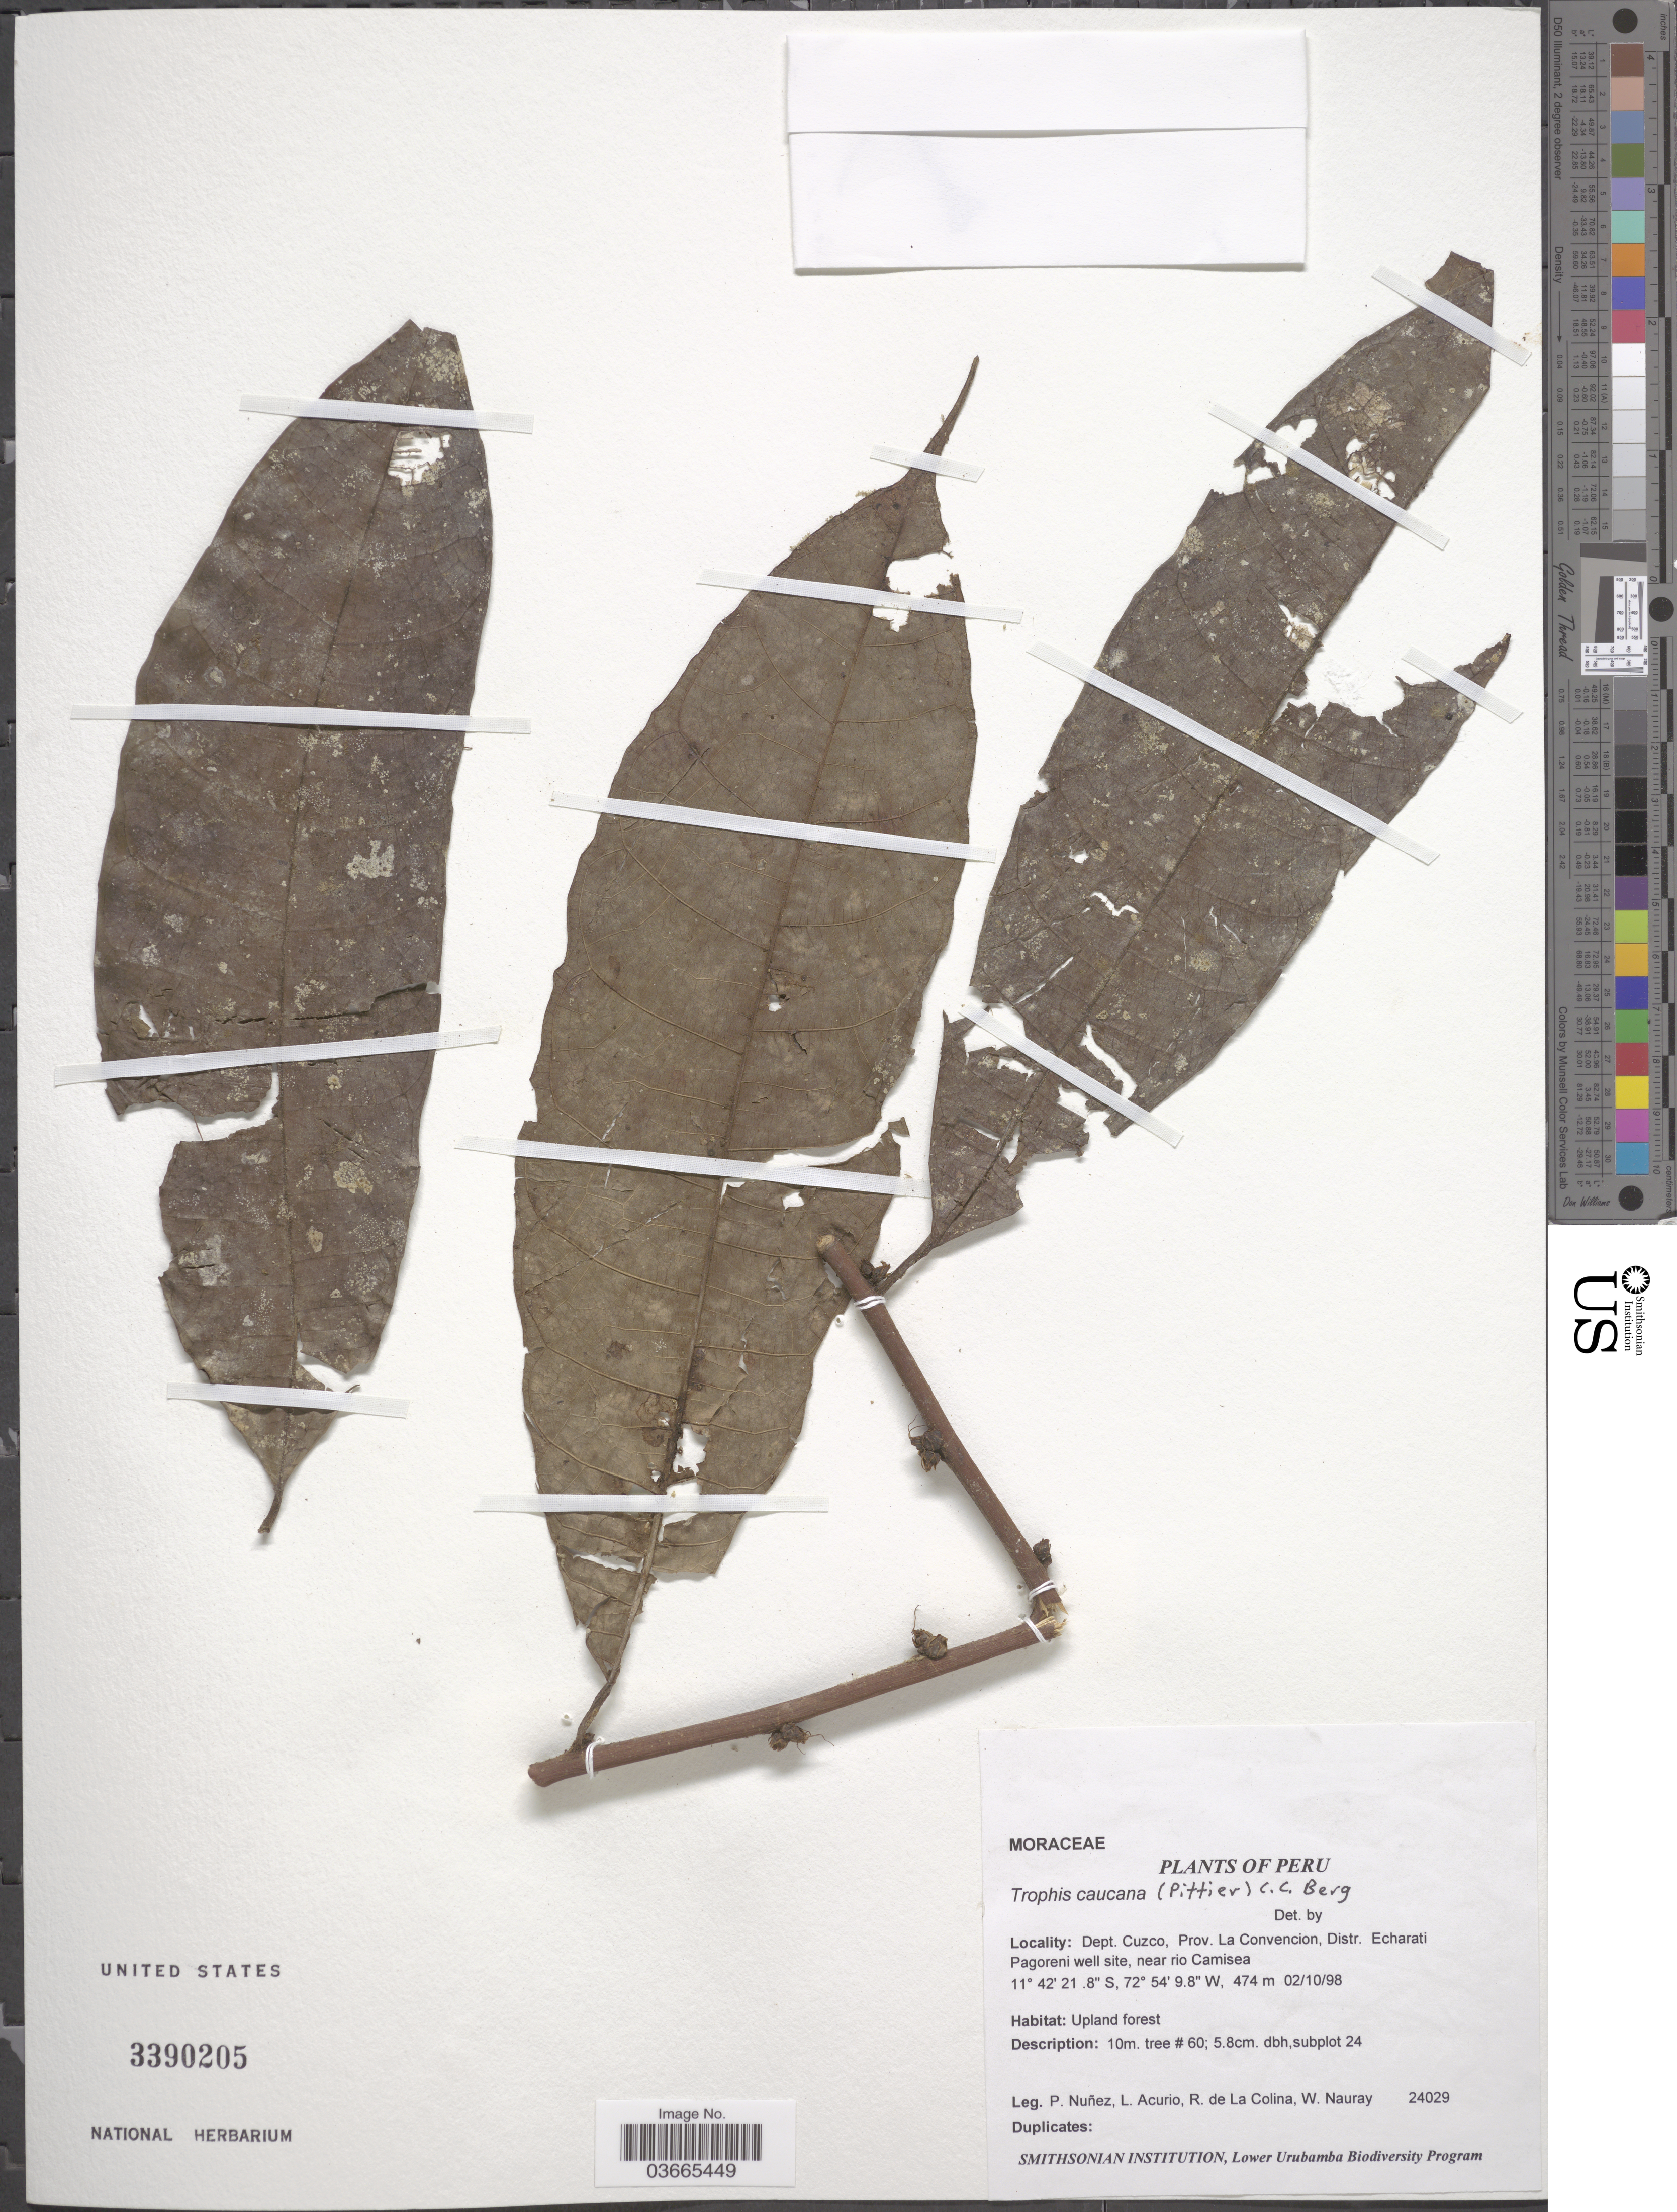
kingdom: Plantae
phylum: Tracheophyta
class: Magnoliopsida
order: Rosales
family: Moraceae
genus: Olmedia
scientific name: Olmedia aspera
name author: Ruiz & Pav.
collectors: P. Nuñez V., L. Acurio, R. de La Colina & W. Nauray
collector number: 24029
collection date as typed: Transcribed d/m/y: 2/10/98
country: Peru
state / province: Cusco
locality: Dept. Cuzco, Prov. La Convencion, Distr. Echarati Pagoreni well site, near rio Camisea.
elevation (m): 474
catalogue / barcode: US 3390205